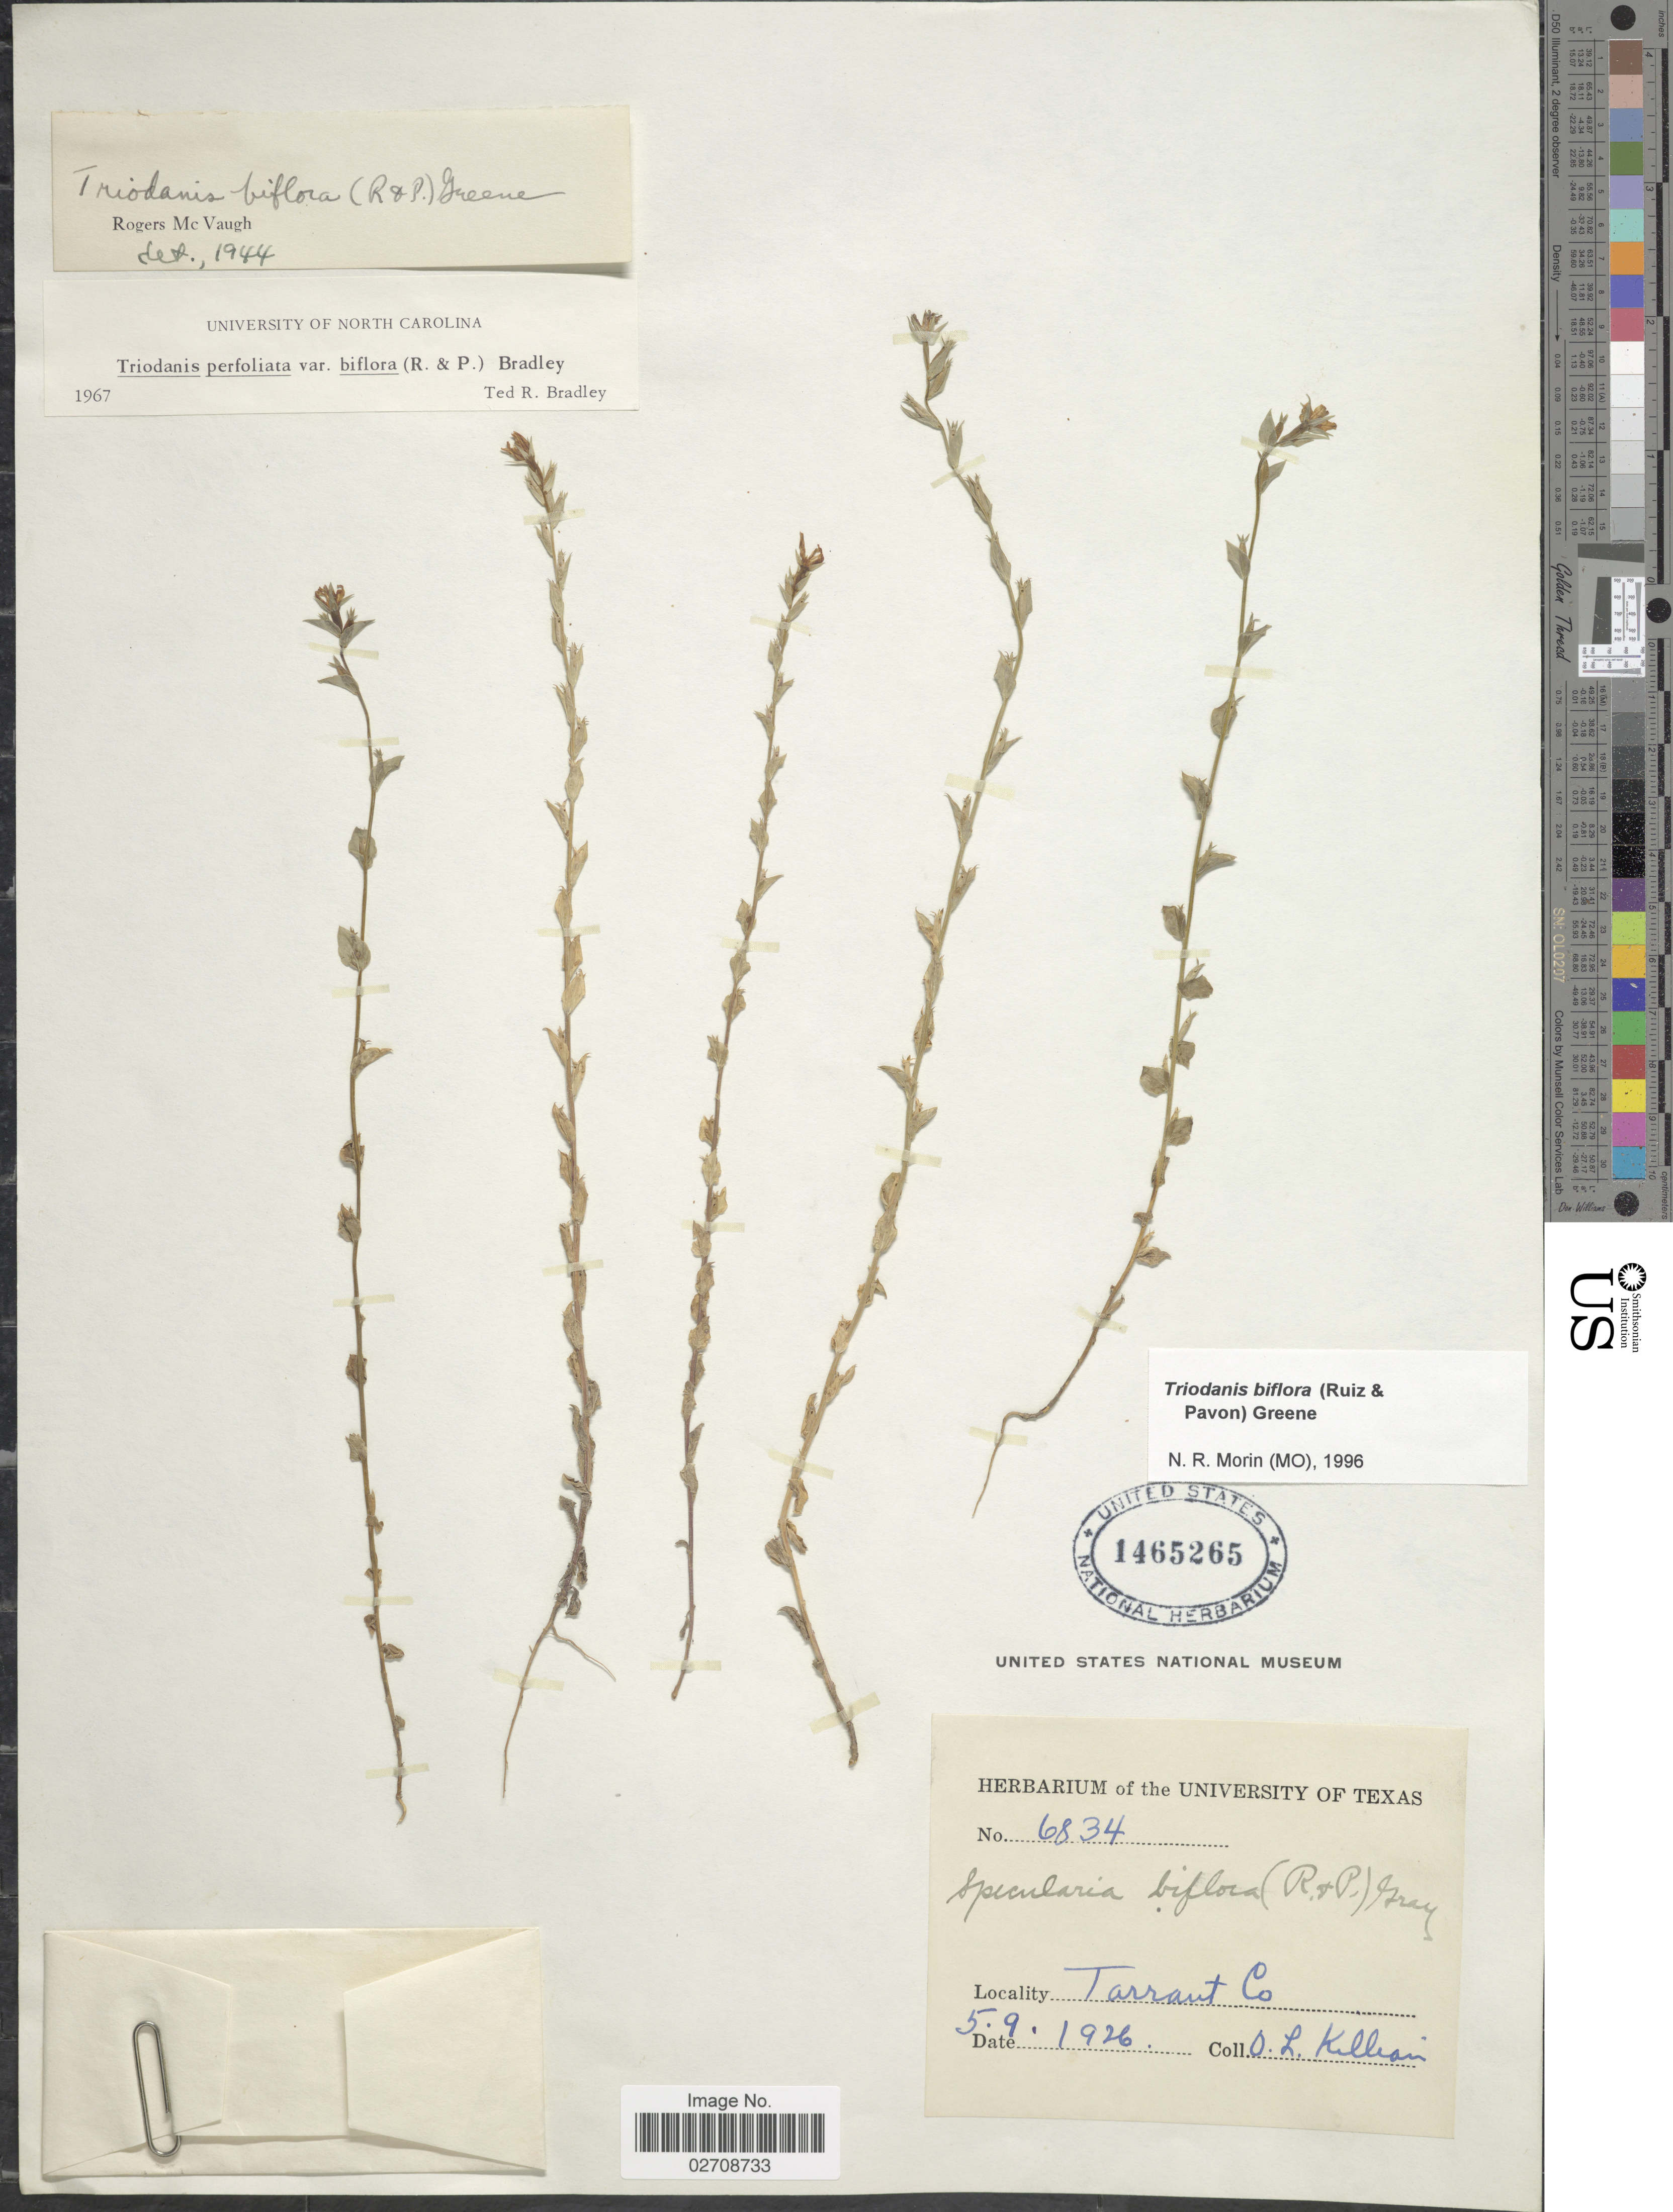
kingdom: Plantae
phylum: Tracheophyta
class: Magnoliopsida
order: Asterales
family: Campanulaceae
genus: Triodanis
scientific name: Triodanis biflora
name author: (Ruiz & Pav.) Greene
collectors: O. Killian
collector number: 6834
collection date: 1926-05-09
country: United States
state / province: Texas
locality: Tarrant Co.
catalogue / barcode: US 1465265